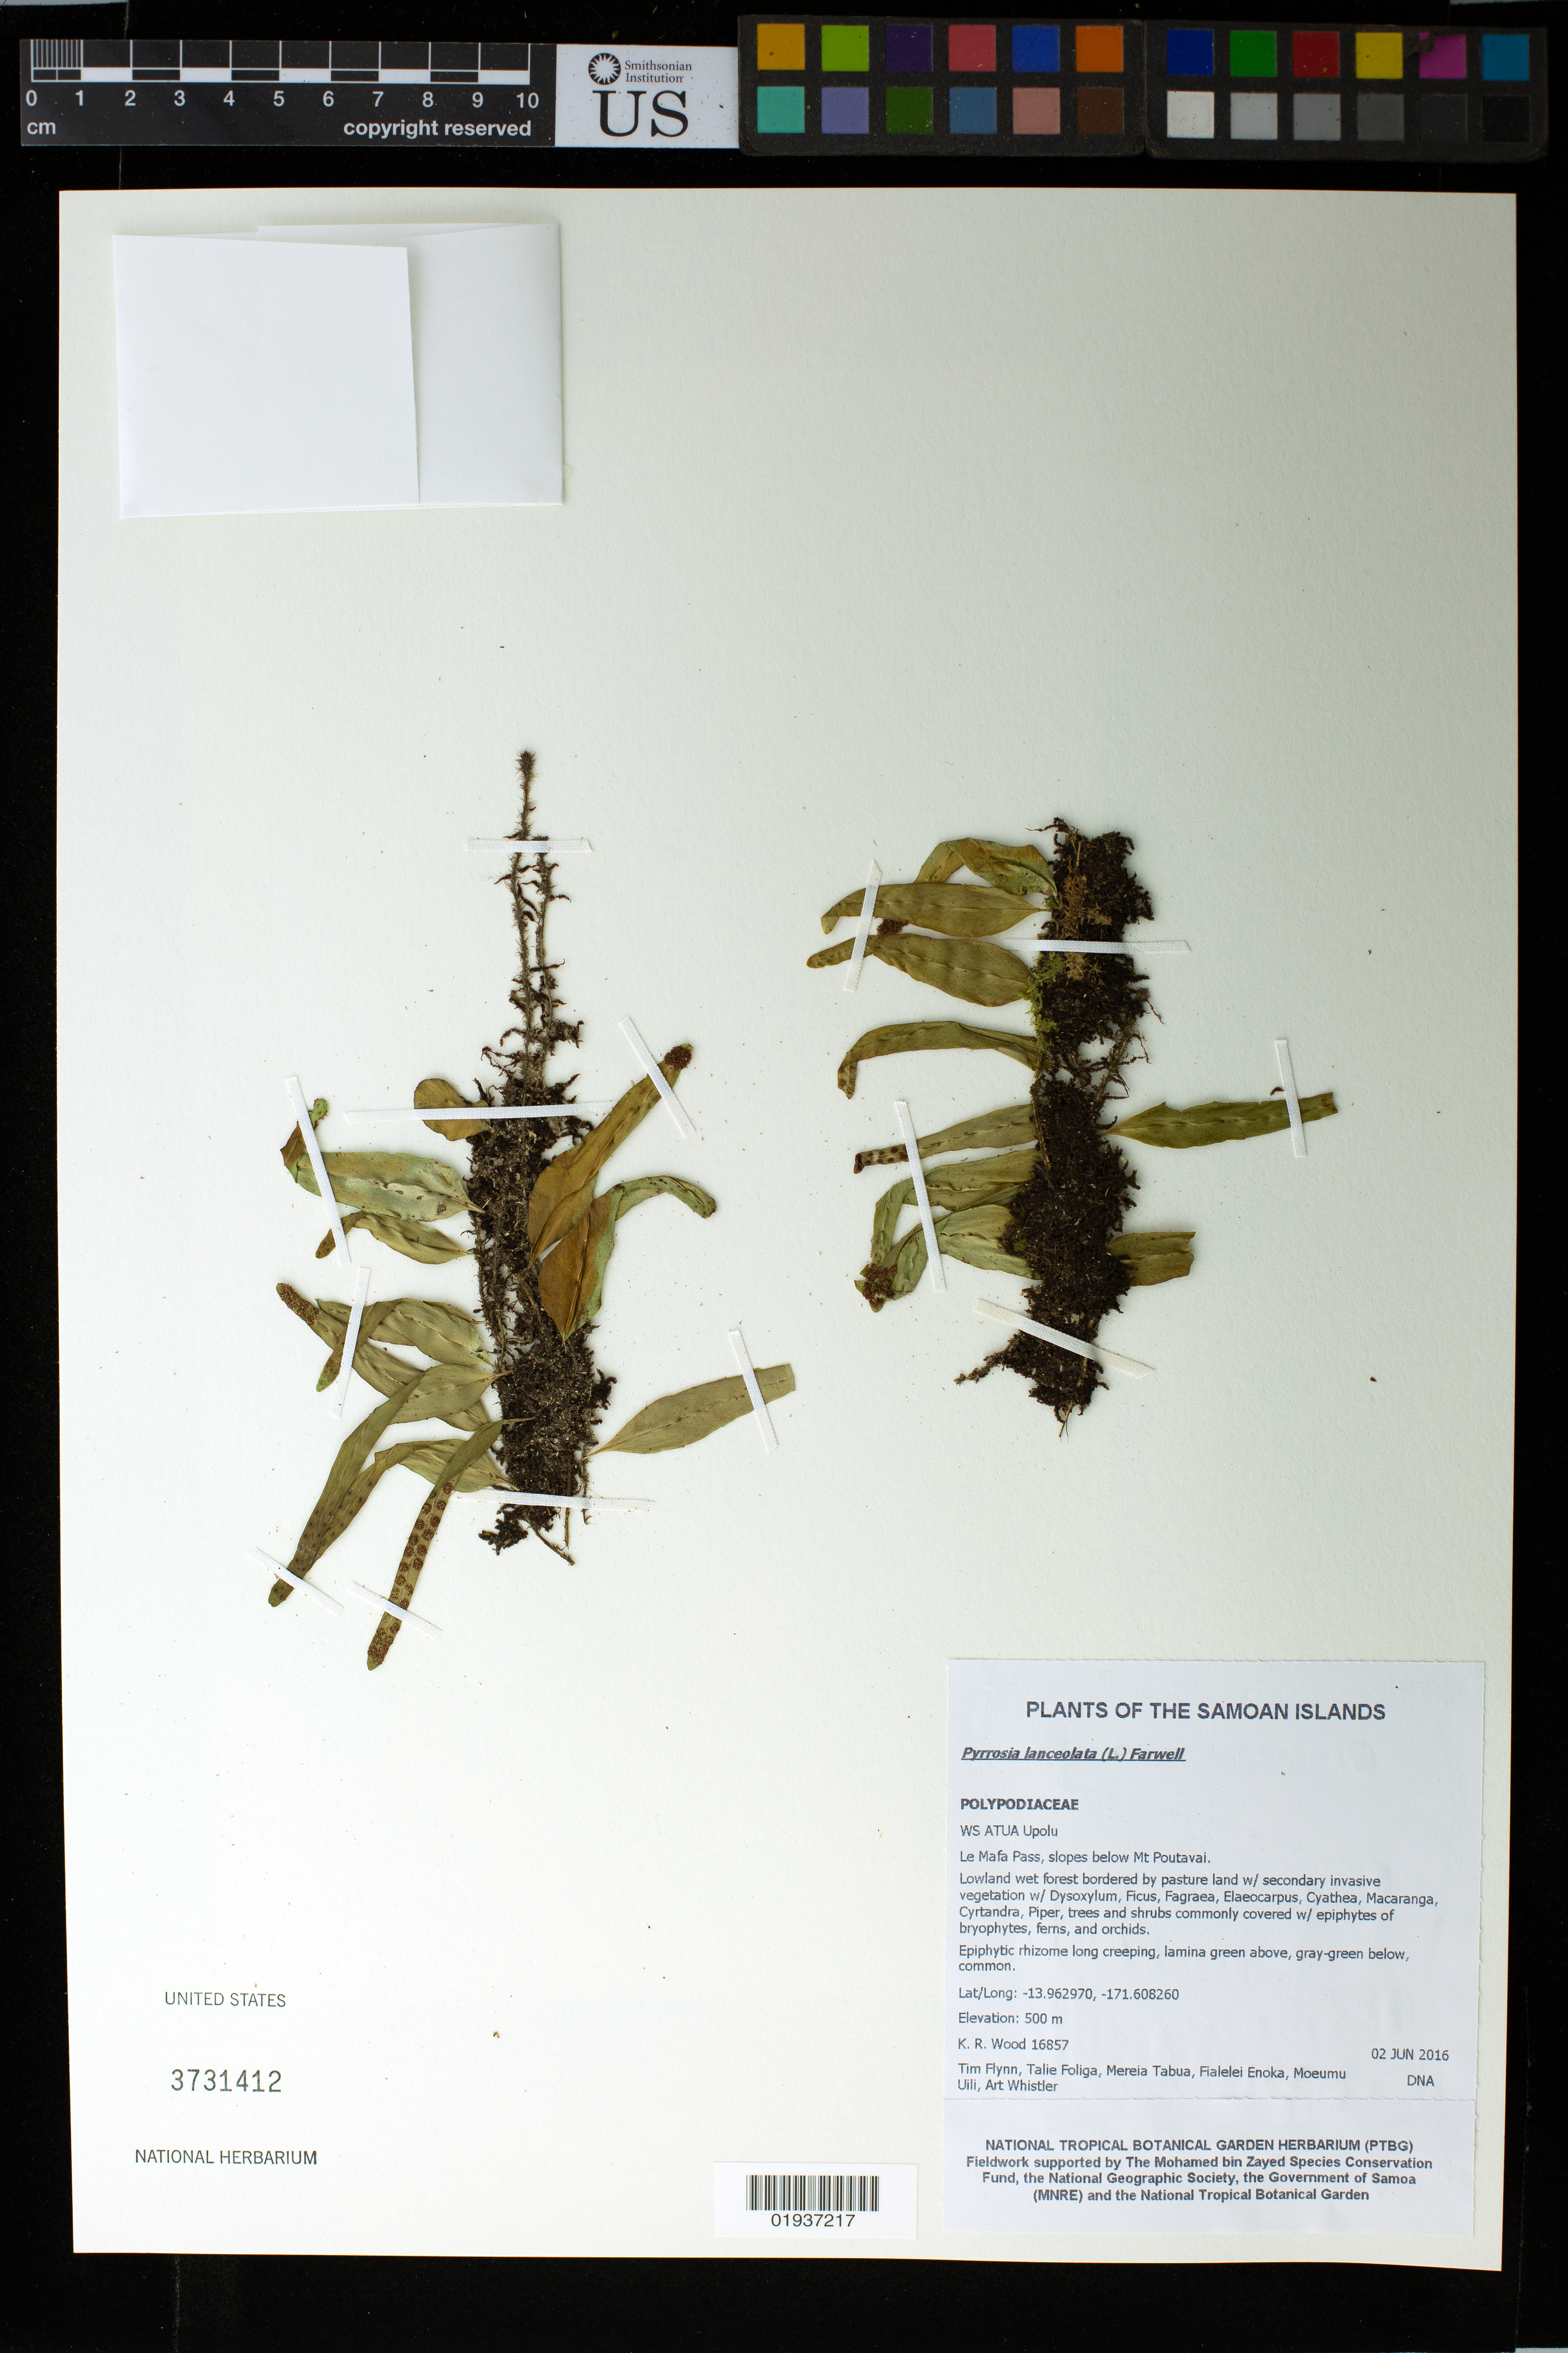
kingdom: Plantae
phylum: Tracheophyta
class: Polypodiopsida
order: Polypodiales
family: Polypodiaceae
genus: Pyrrosia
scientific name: Pyrrosia lanceolata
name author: (L.) Farw.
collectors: K. R. Wood, T. W. Flynn, T. Foliga, M. Tabua, F. Enoka, M. Uili & A. Whistler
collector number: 16857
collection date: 2016-06-02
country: Samoa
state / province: Atua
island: Upolu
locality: Upolu, Le Mafa Pass, slopes below Mt. Poutavai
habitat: Lowland wet forest bordered by pasture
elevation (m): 500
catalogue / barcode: US 3731412